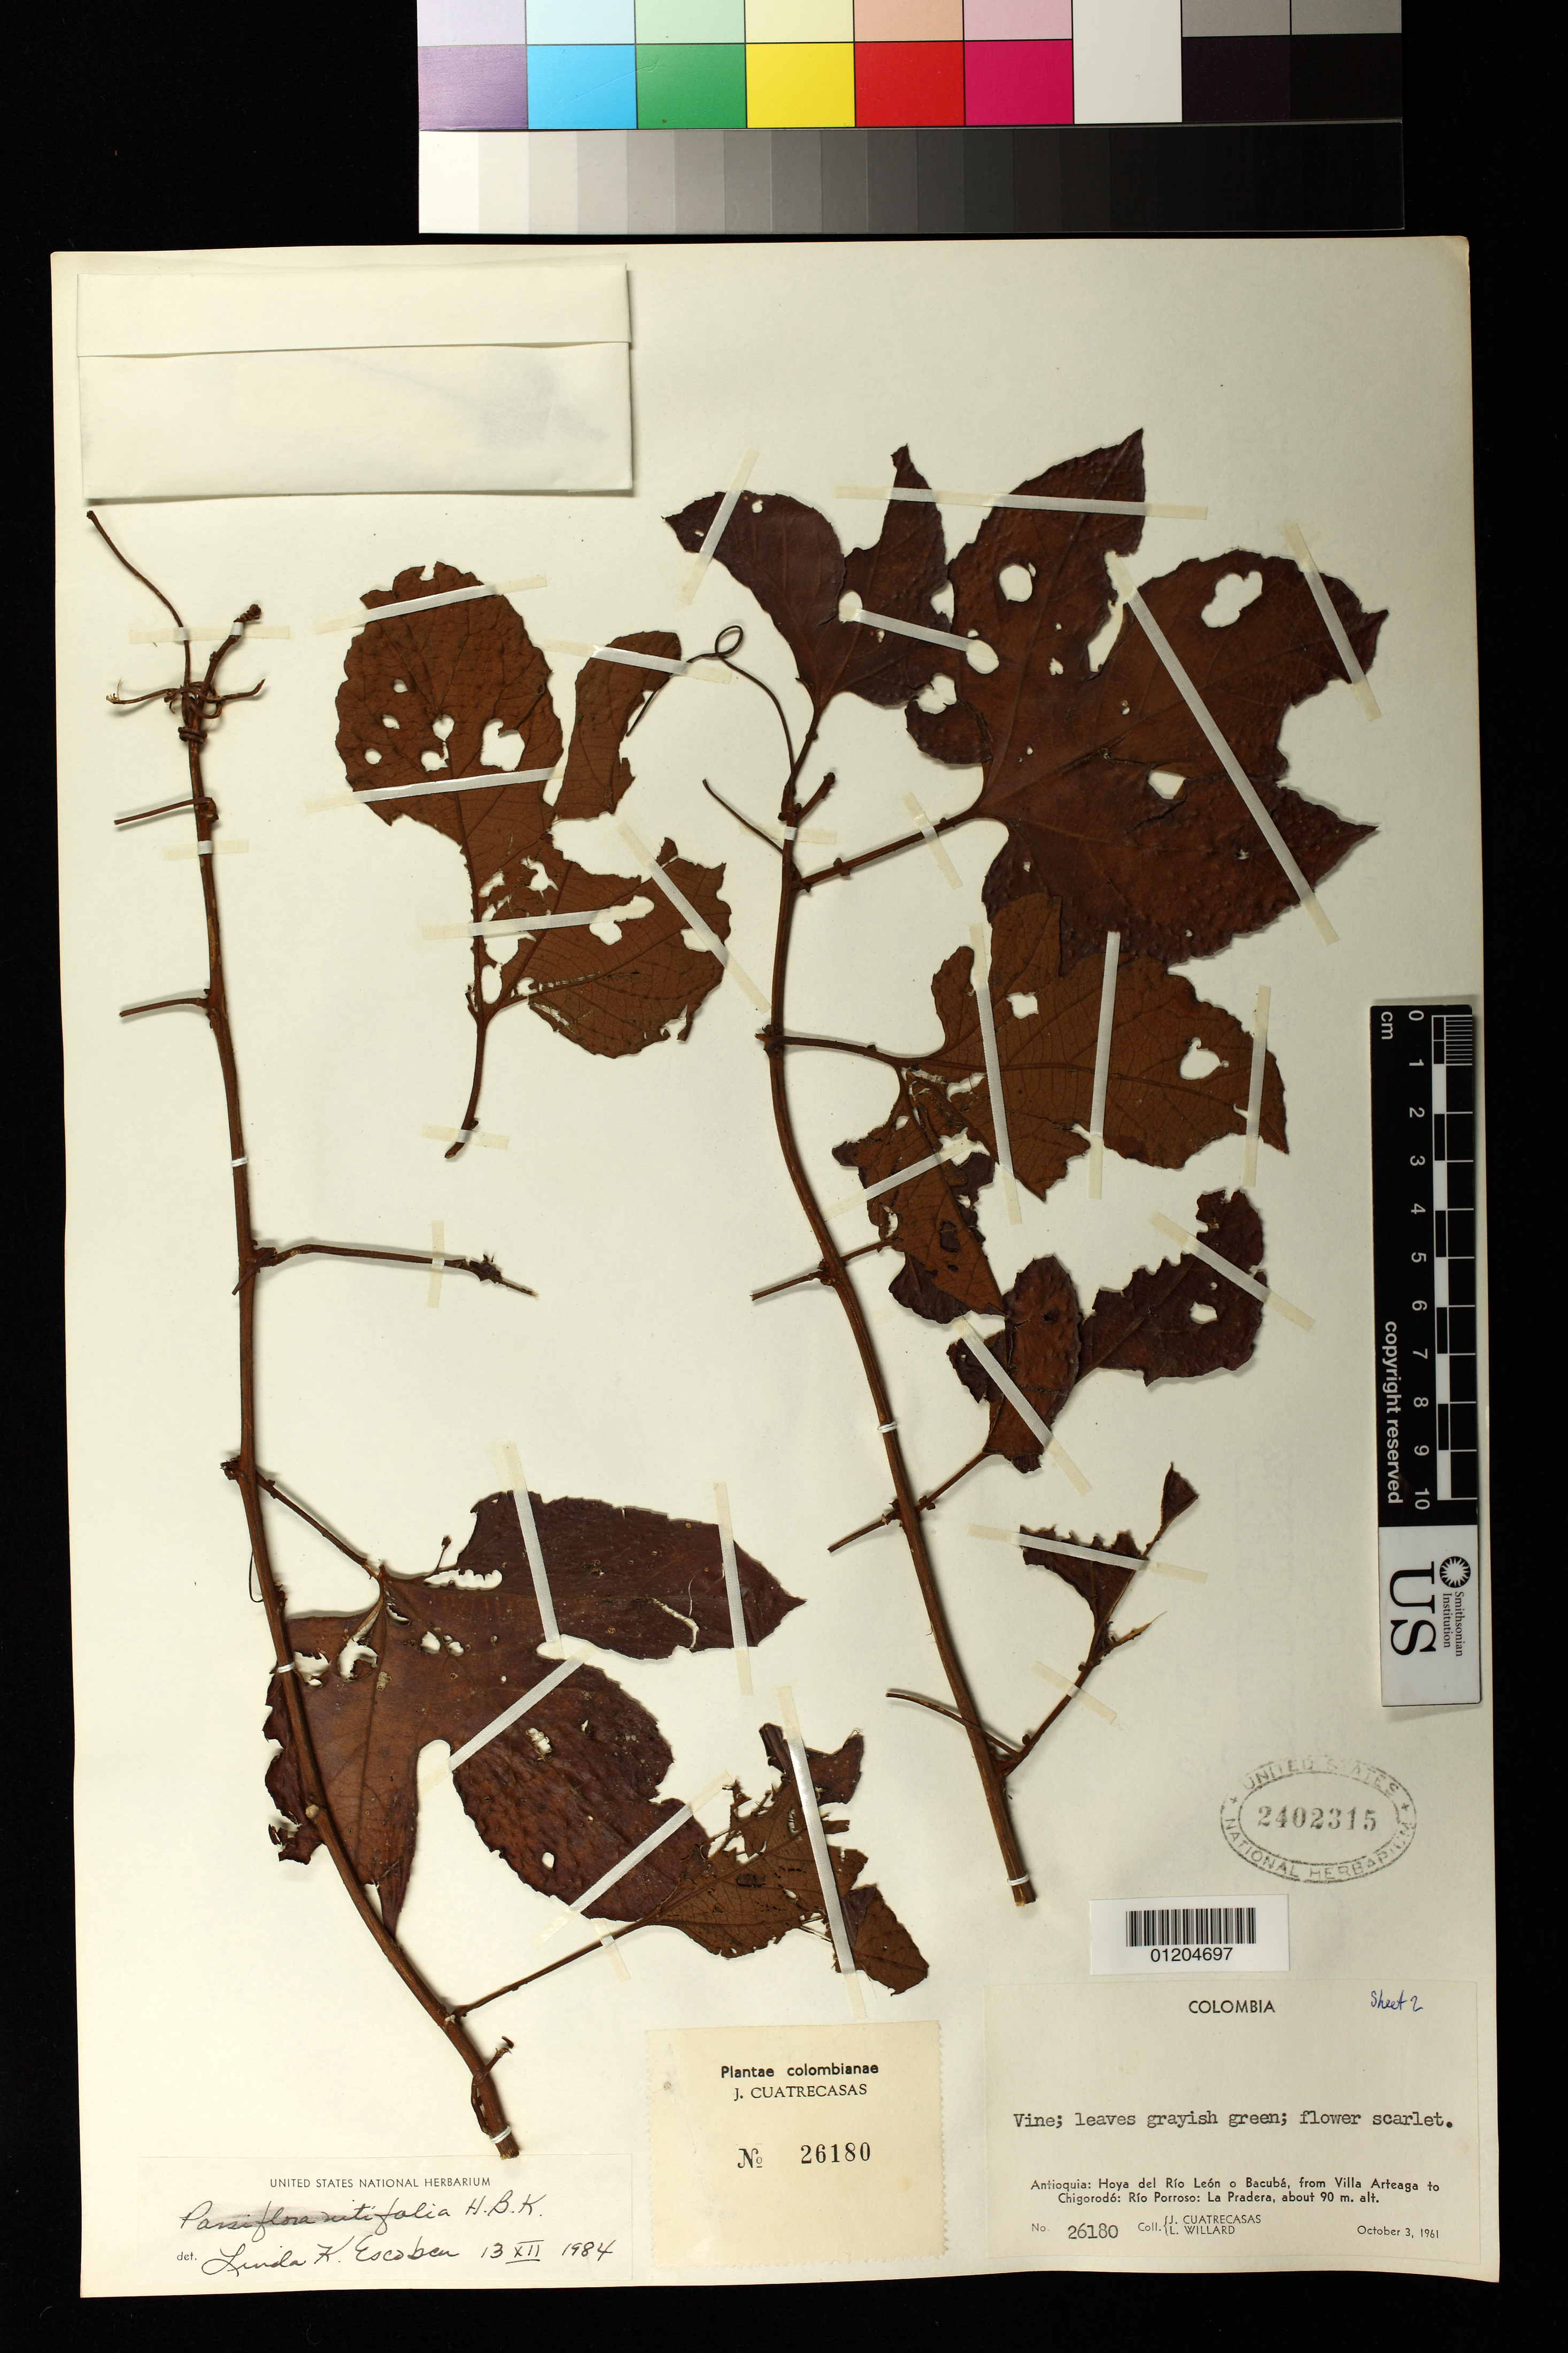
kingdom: Plantae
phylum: Tracheophyta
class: Magnoliopsida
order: Malpighiales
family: Passifloraceae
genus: Passiflora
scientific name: Passiflora vitifolia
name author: Kunth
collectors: J. Cuatrecasas & L. Willard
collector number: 26180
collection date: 1961-10-03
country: Colombia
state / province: Antioquia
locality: Hoya del Rio Leon o Bacuba, from Villa Arteaga to Chigorodo:Rio Porroso: La Pradera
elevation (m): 90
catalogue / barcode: US 2402315